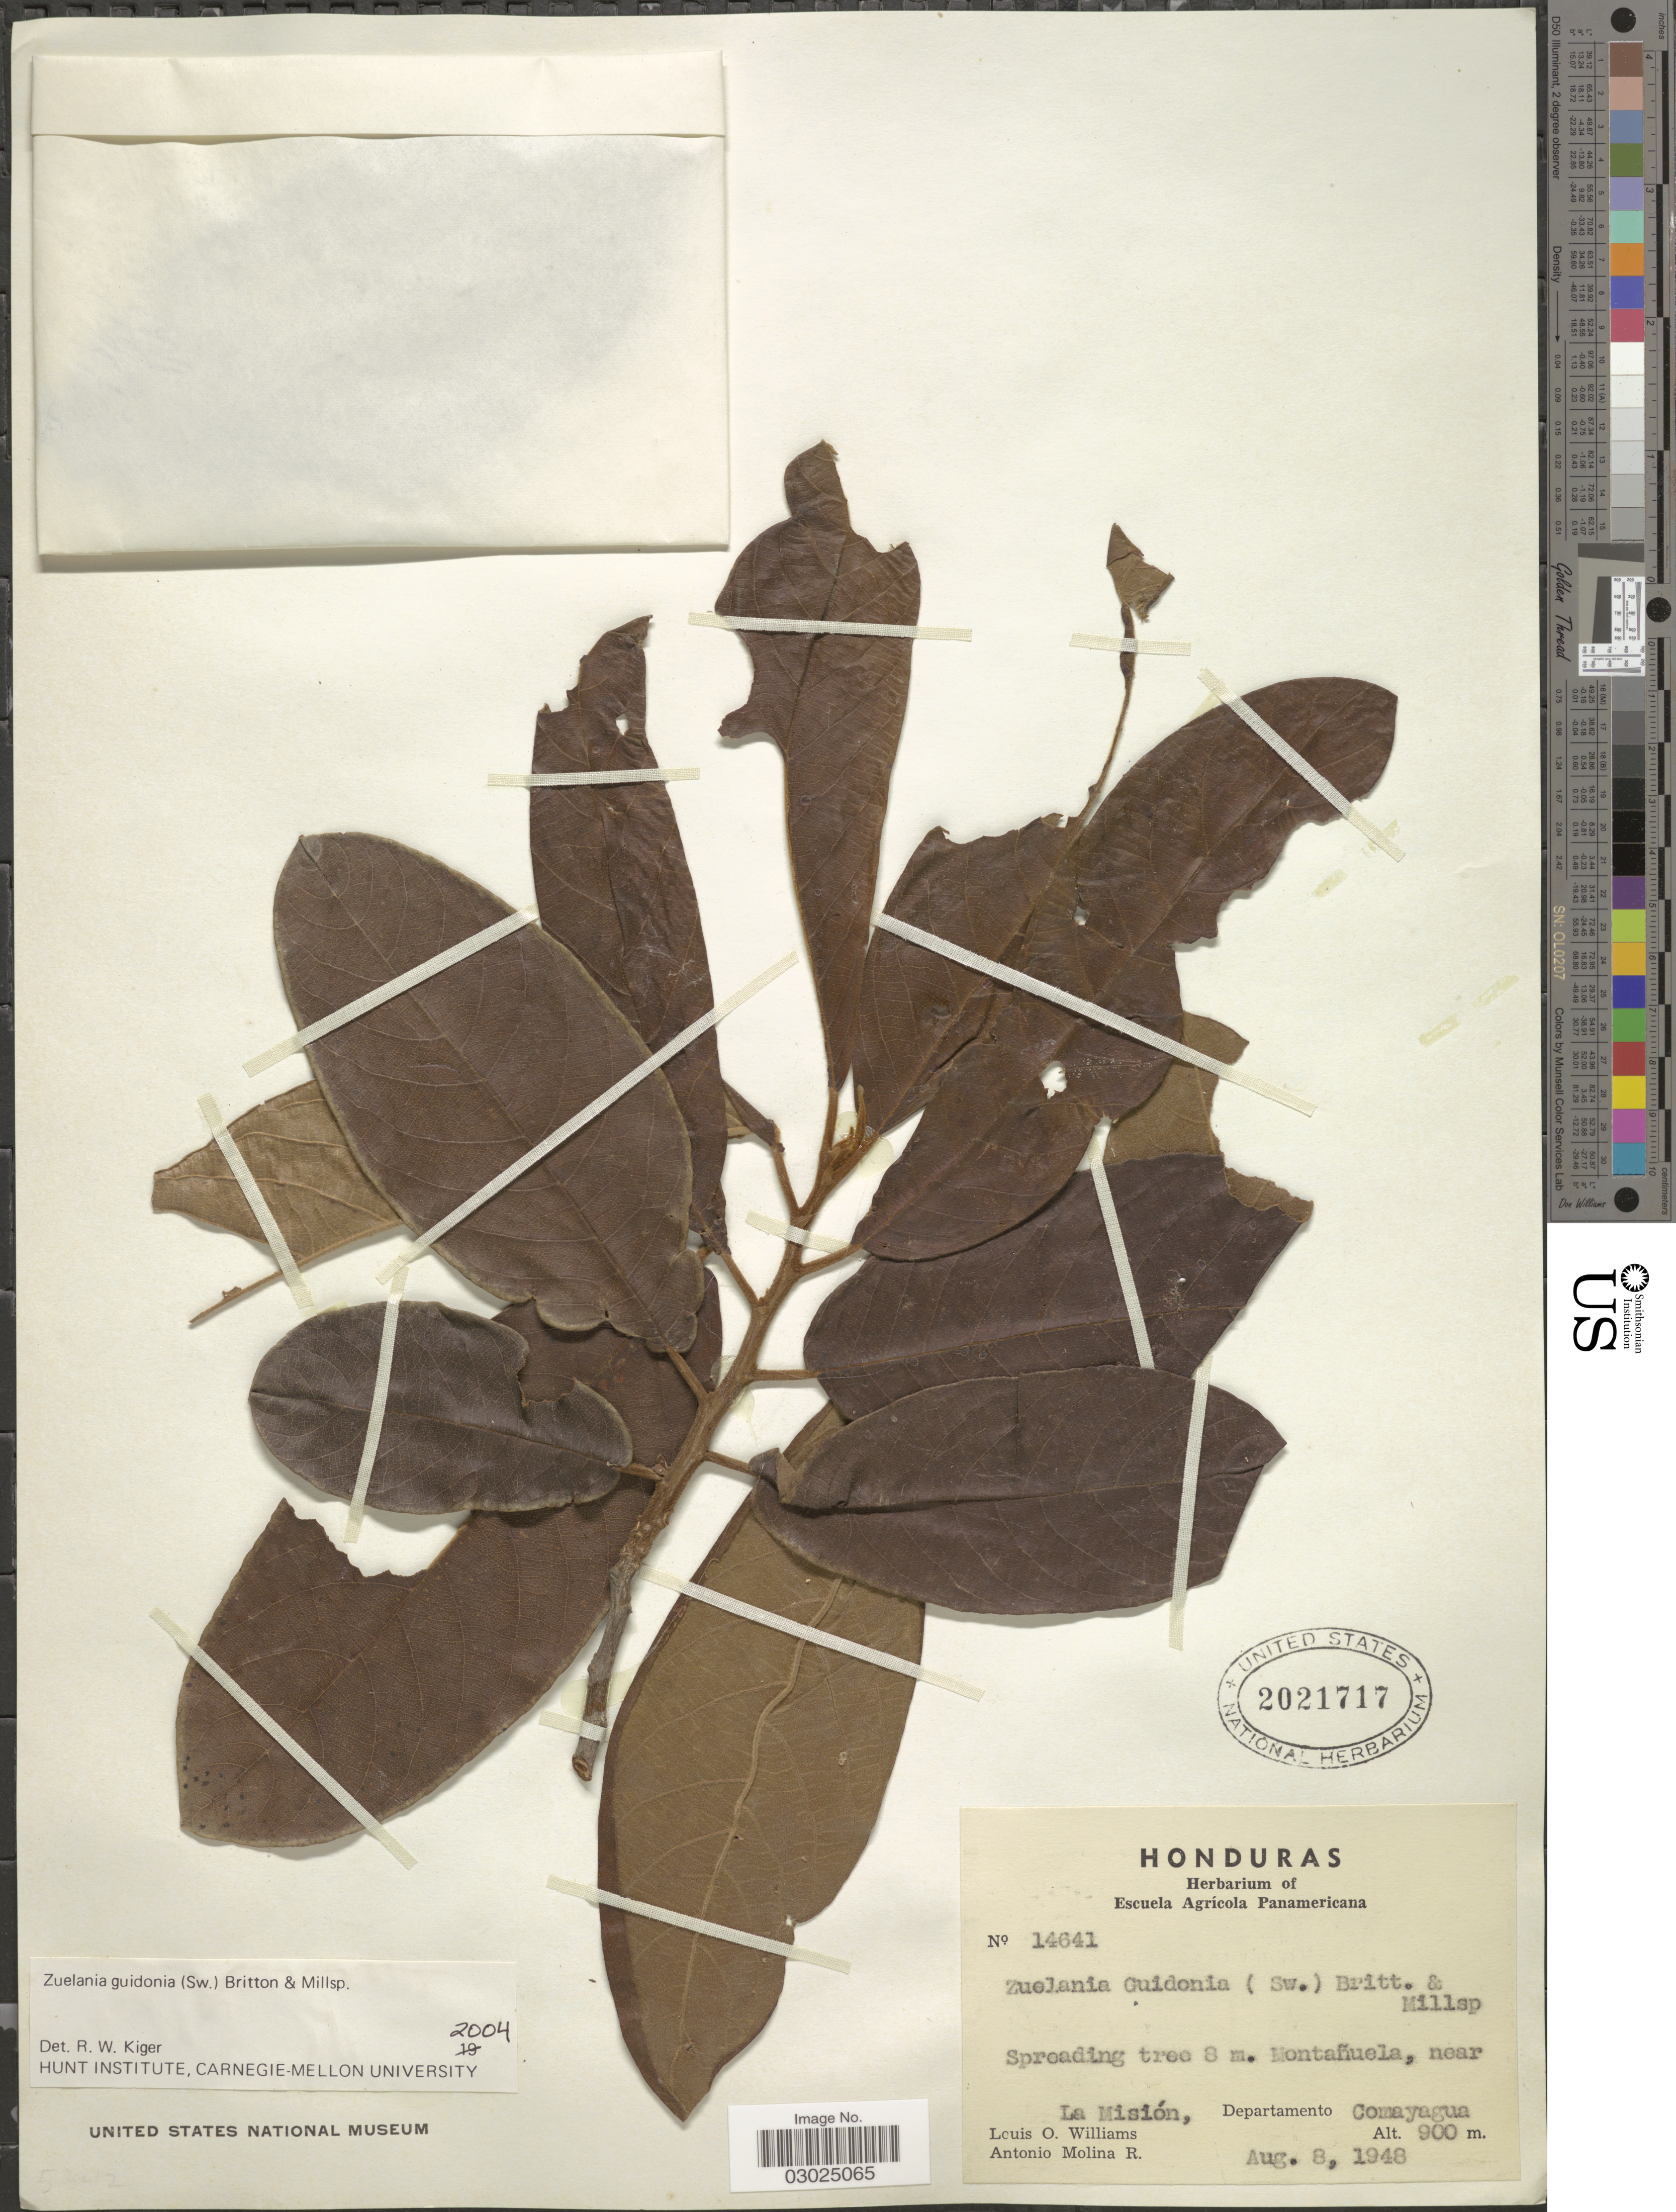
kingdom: Plantae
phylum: Tracheophyta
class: Magnoliopsida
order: Malpighiales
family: Salicaceae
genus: Casearia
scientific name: Casearia laetioides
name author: (A. Rich.) Warb.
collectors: L. O. Williams & A. Molina R.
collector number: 14641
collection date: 1948-08-08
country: Honduras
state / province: Comayagua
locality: Montañuela, near La Misión, Departamento Comayagua.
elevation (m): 900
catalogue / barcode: US 2021717